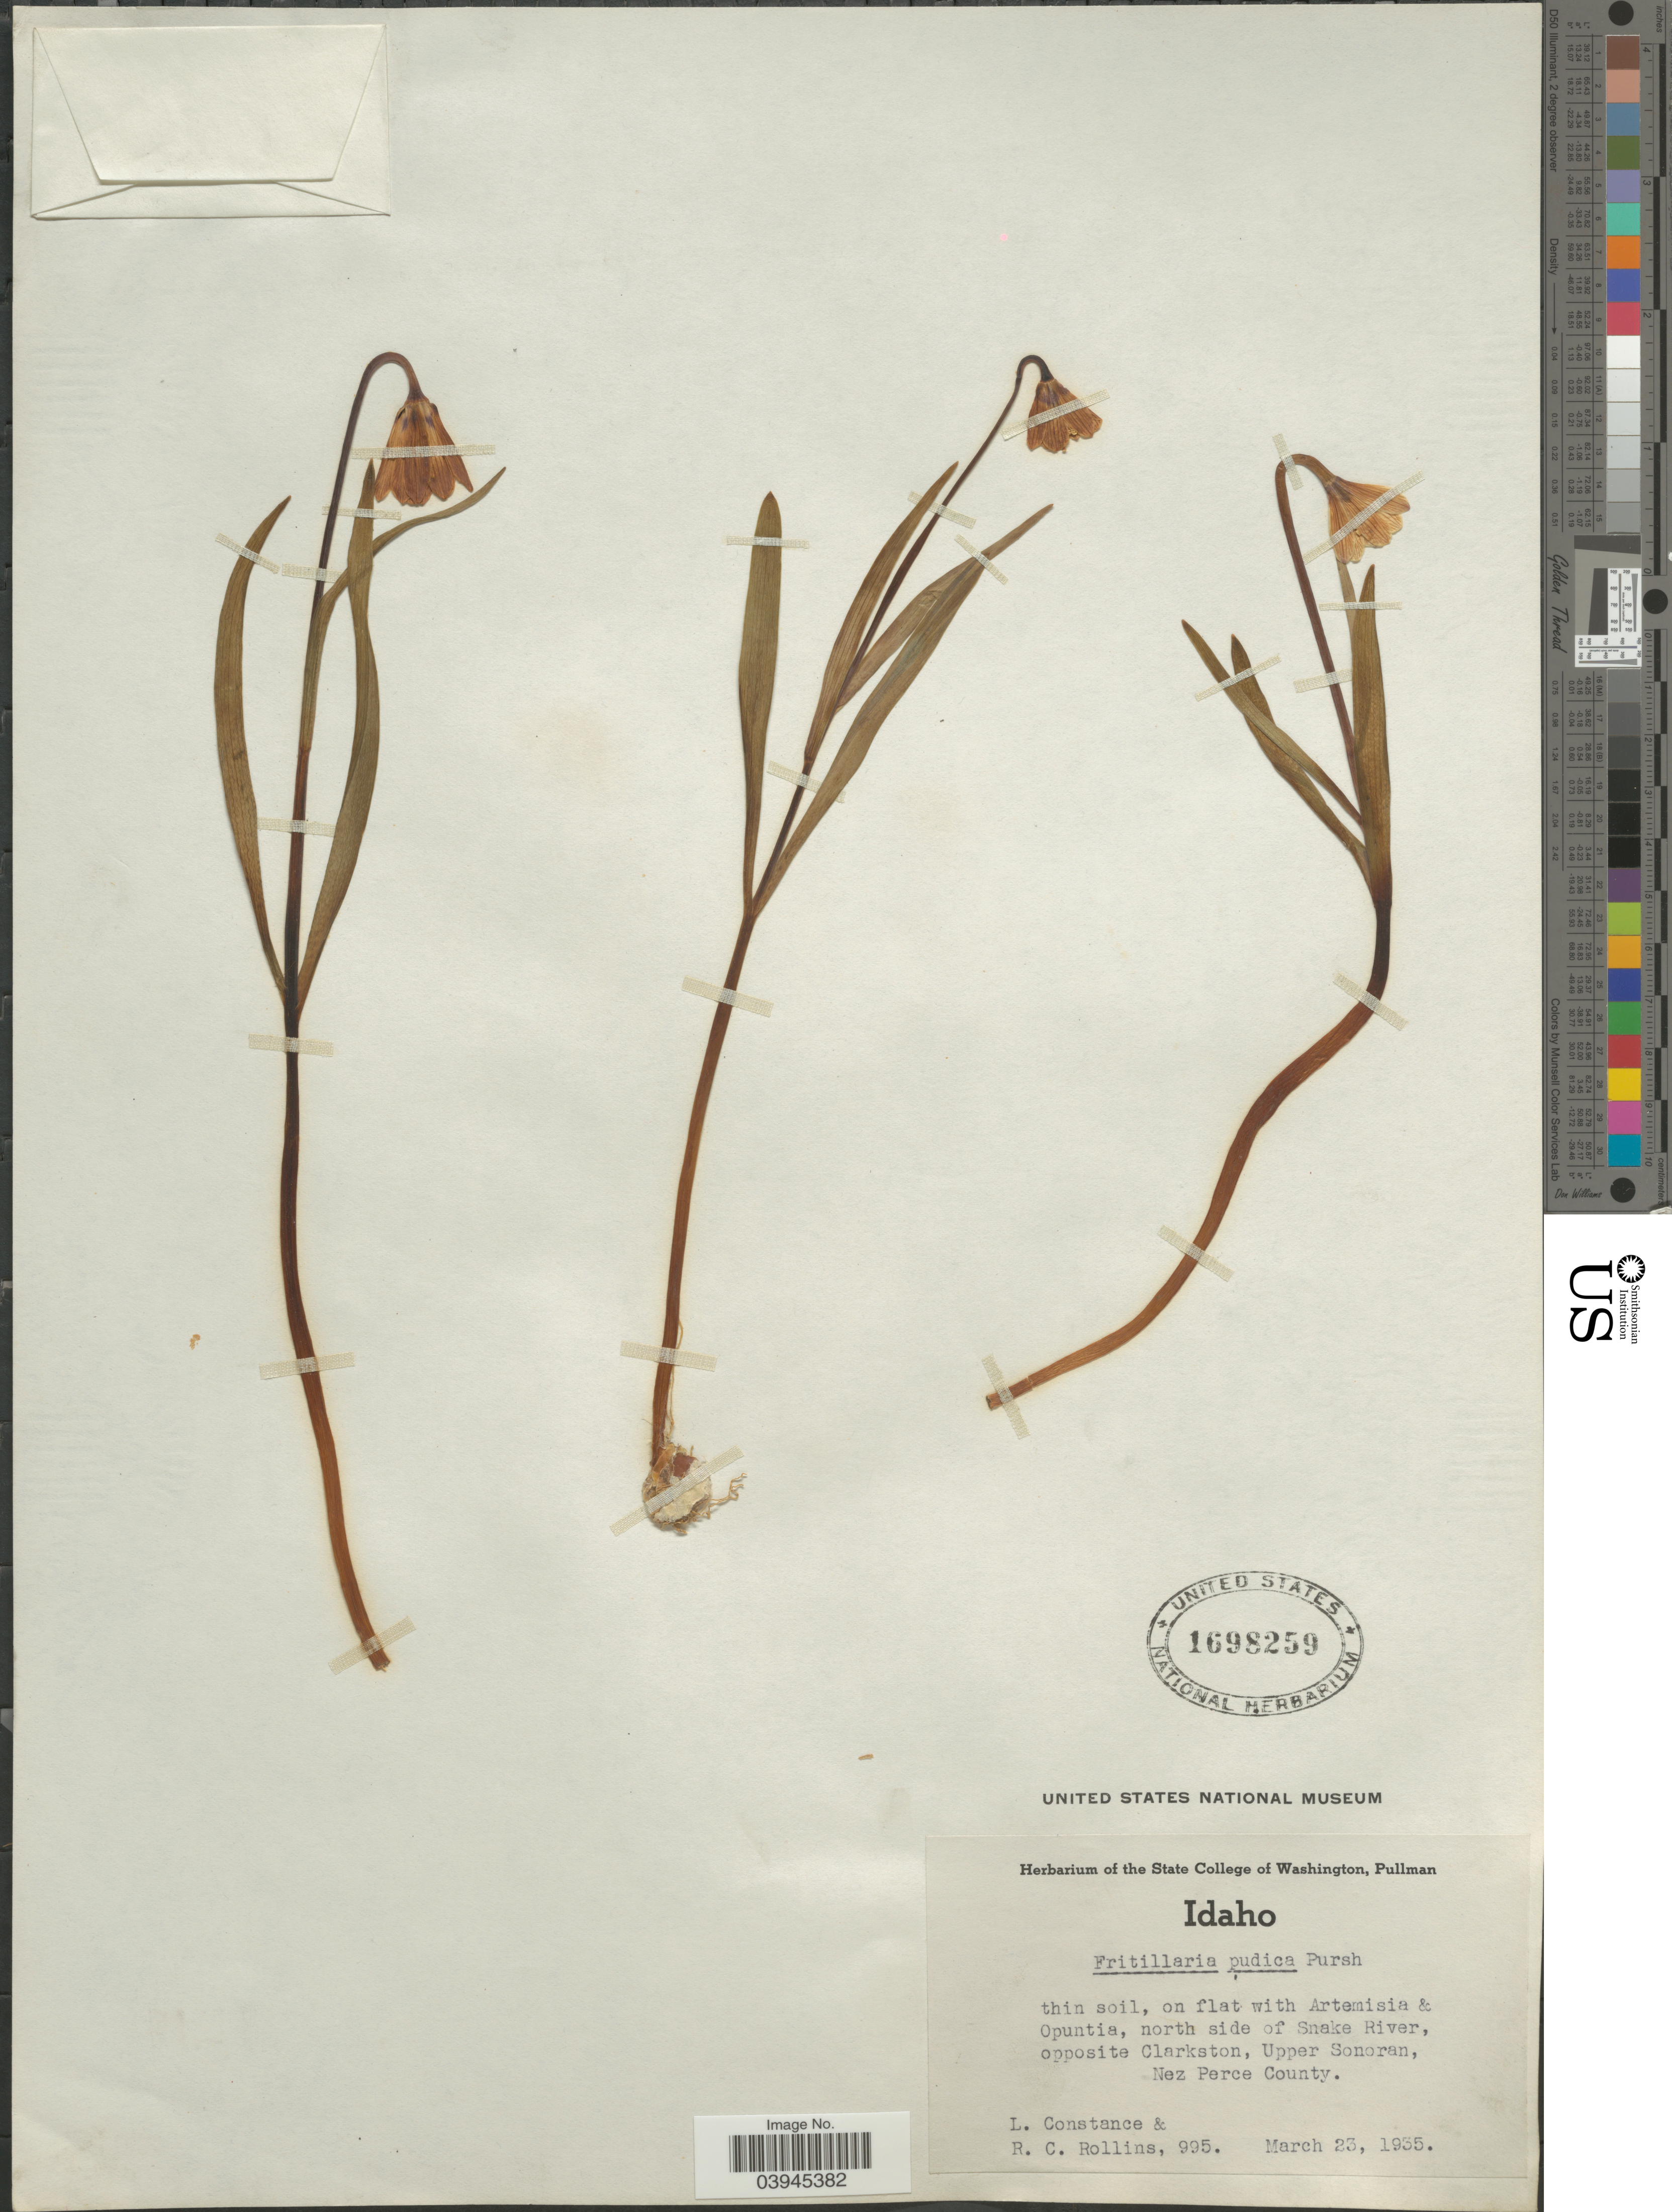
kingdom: Plantae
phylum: Tracheophyta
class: Liliopsida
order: Liliales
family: Liliaceae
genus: Fritillaria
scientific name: Fritillaria pudica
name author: (Pursh) Spreng.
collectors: L. Constance & R. C. Rollins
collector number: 995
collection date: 1935-03-23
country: United States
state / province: Idaho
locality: North side of Snake River, opposite Clarkston, Upper Sonoran, Nez Perce County.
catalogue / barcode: US 1698259